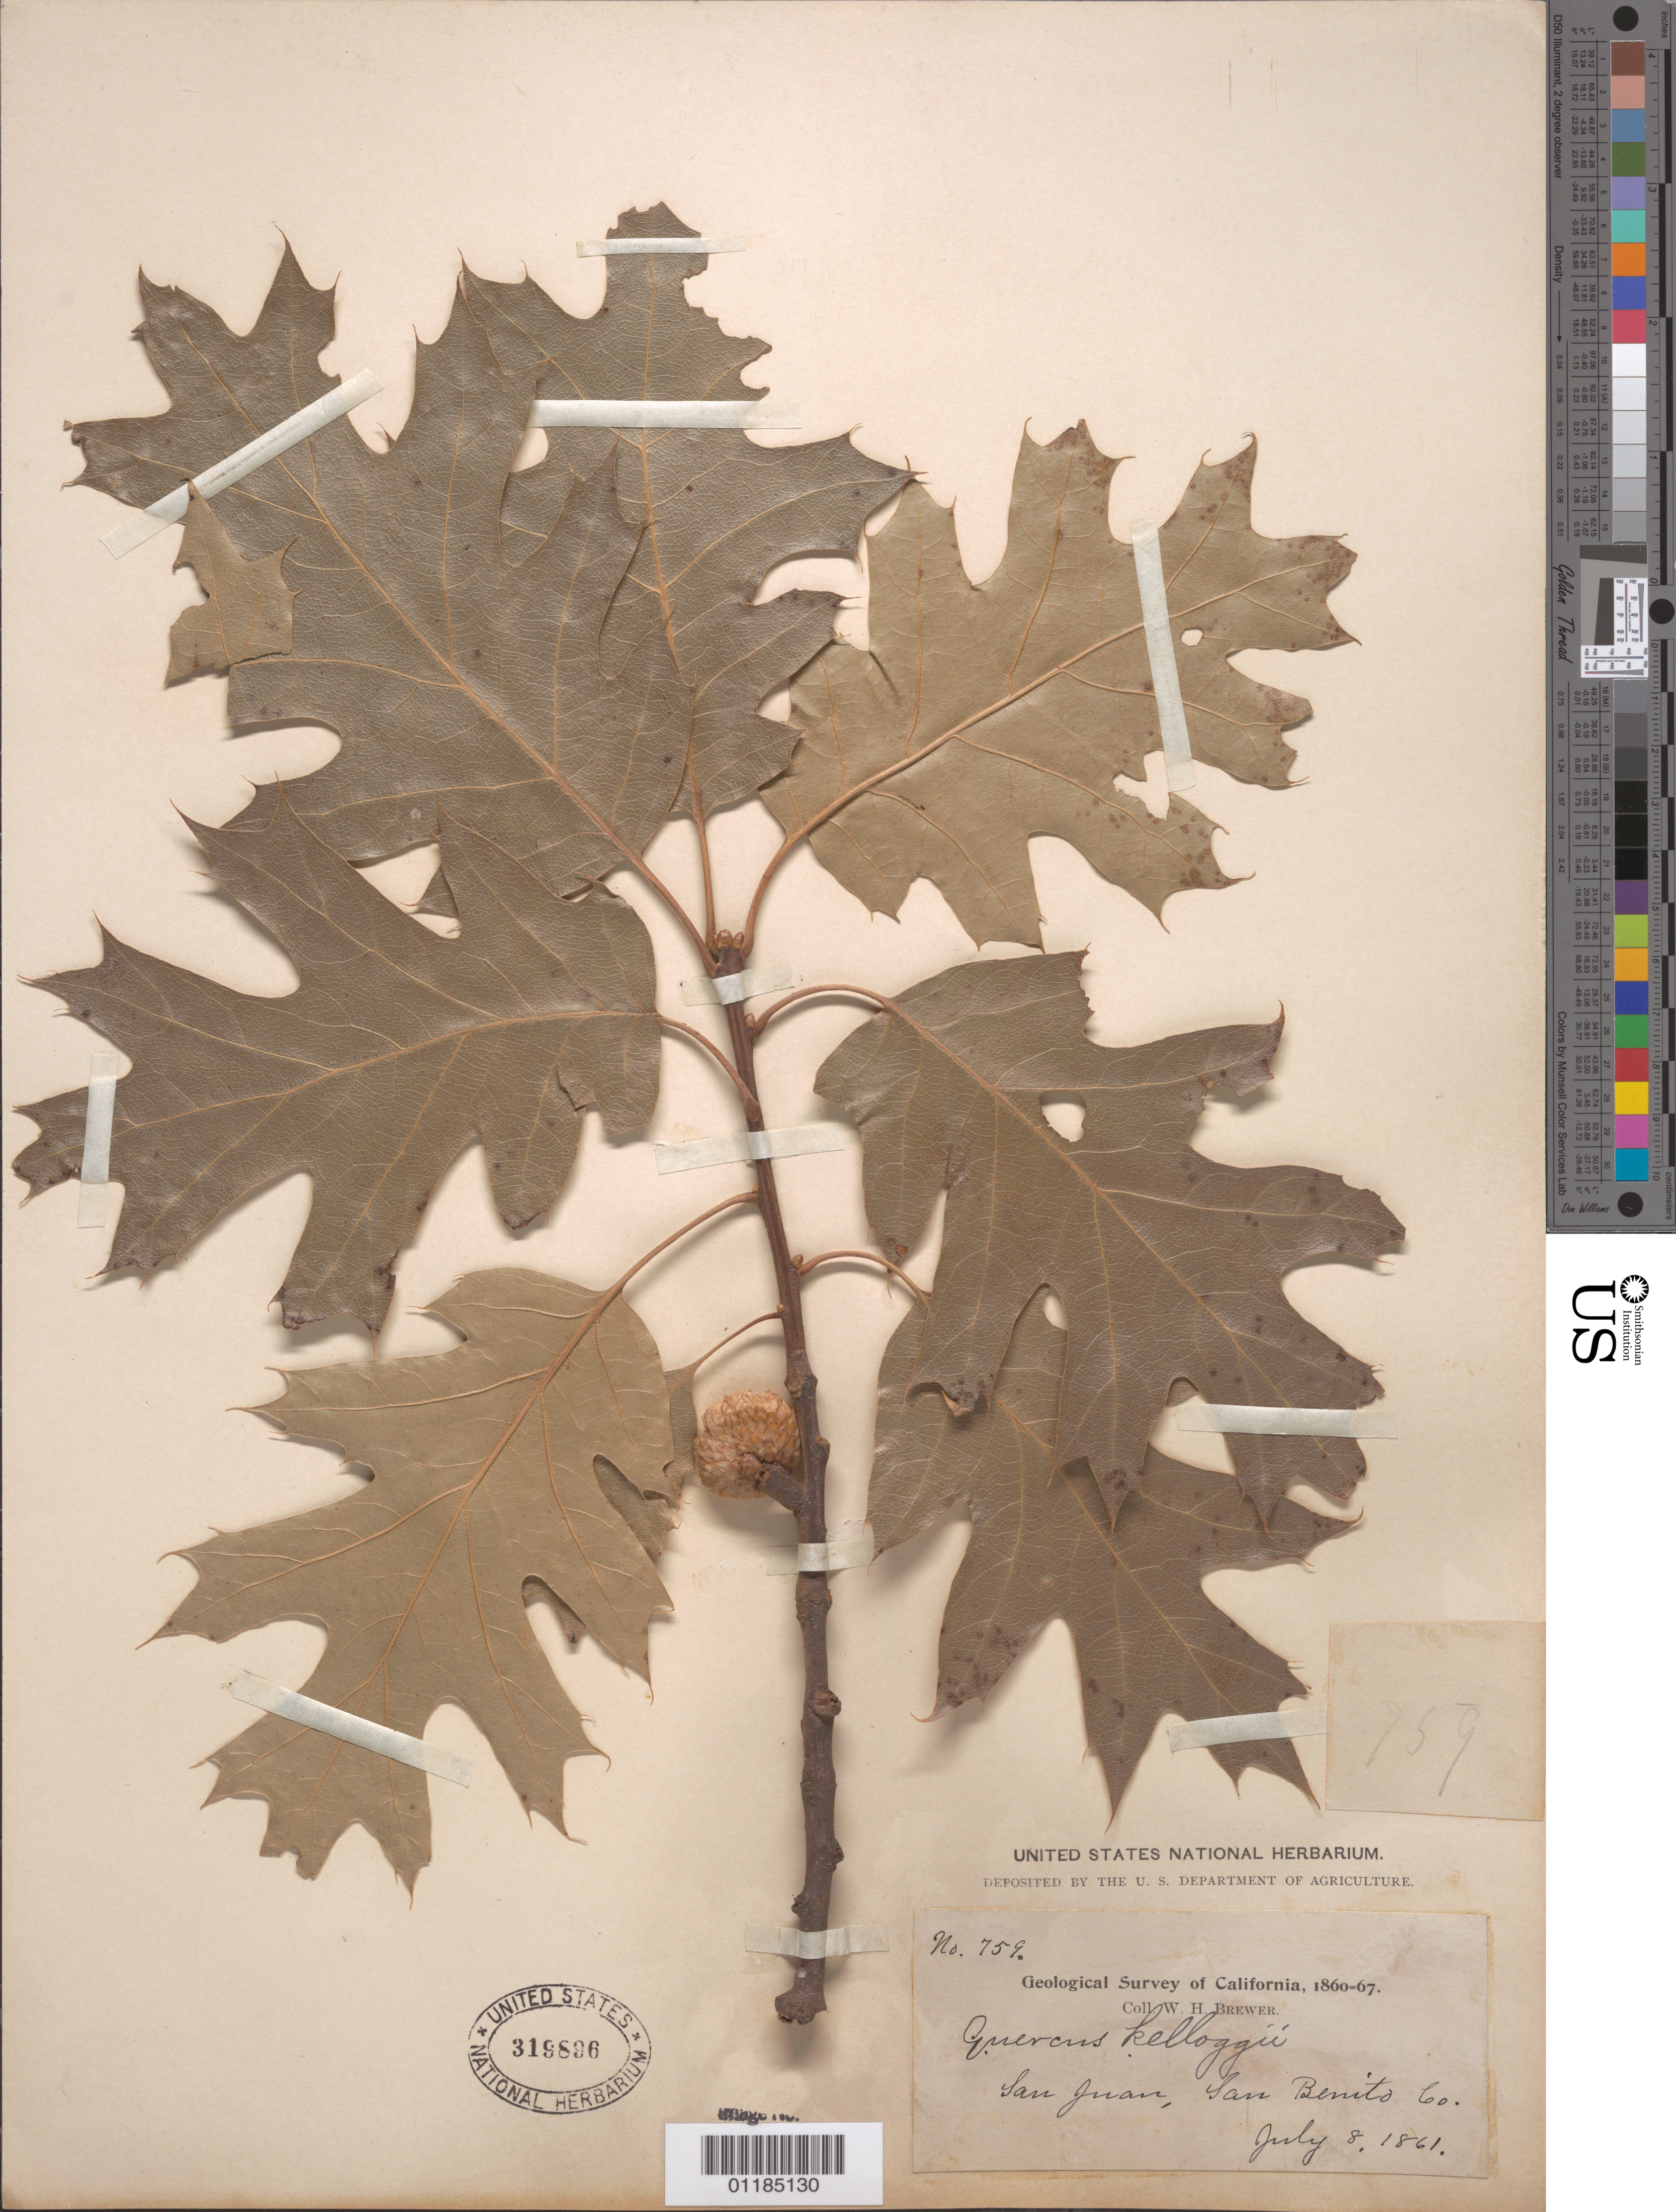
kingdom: Plantae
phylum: Tracheophyta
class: Magnoliopsida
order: Fagales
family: Fagaceae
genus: Quercus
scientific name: Quercus kelloggii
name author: Newb.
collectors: W. H. Brewer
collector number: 759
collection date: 1861-07-08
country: United States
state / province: California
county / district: San Benito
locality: San Juan.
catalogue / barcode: US 319896